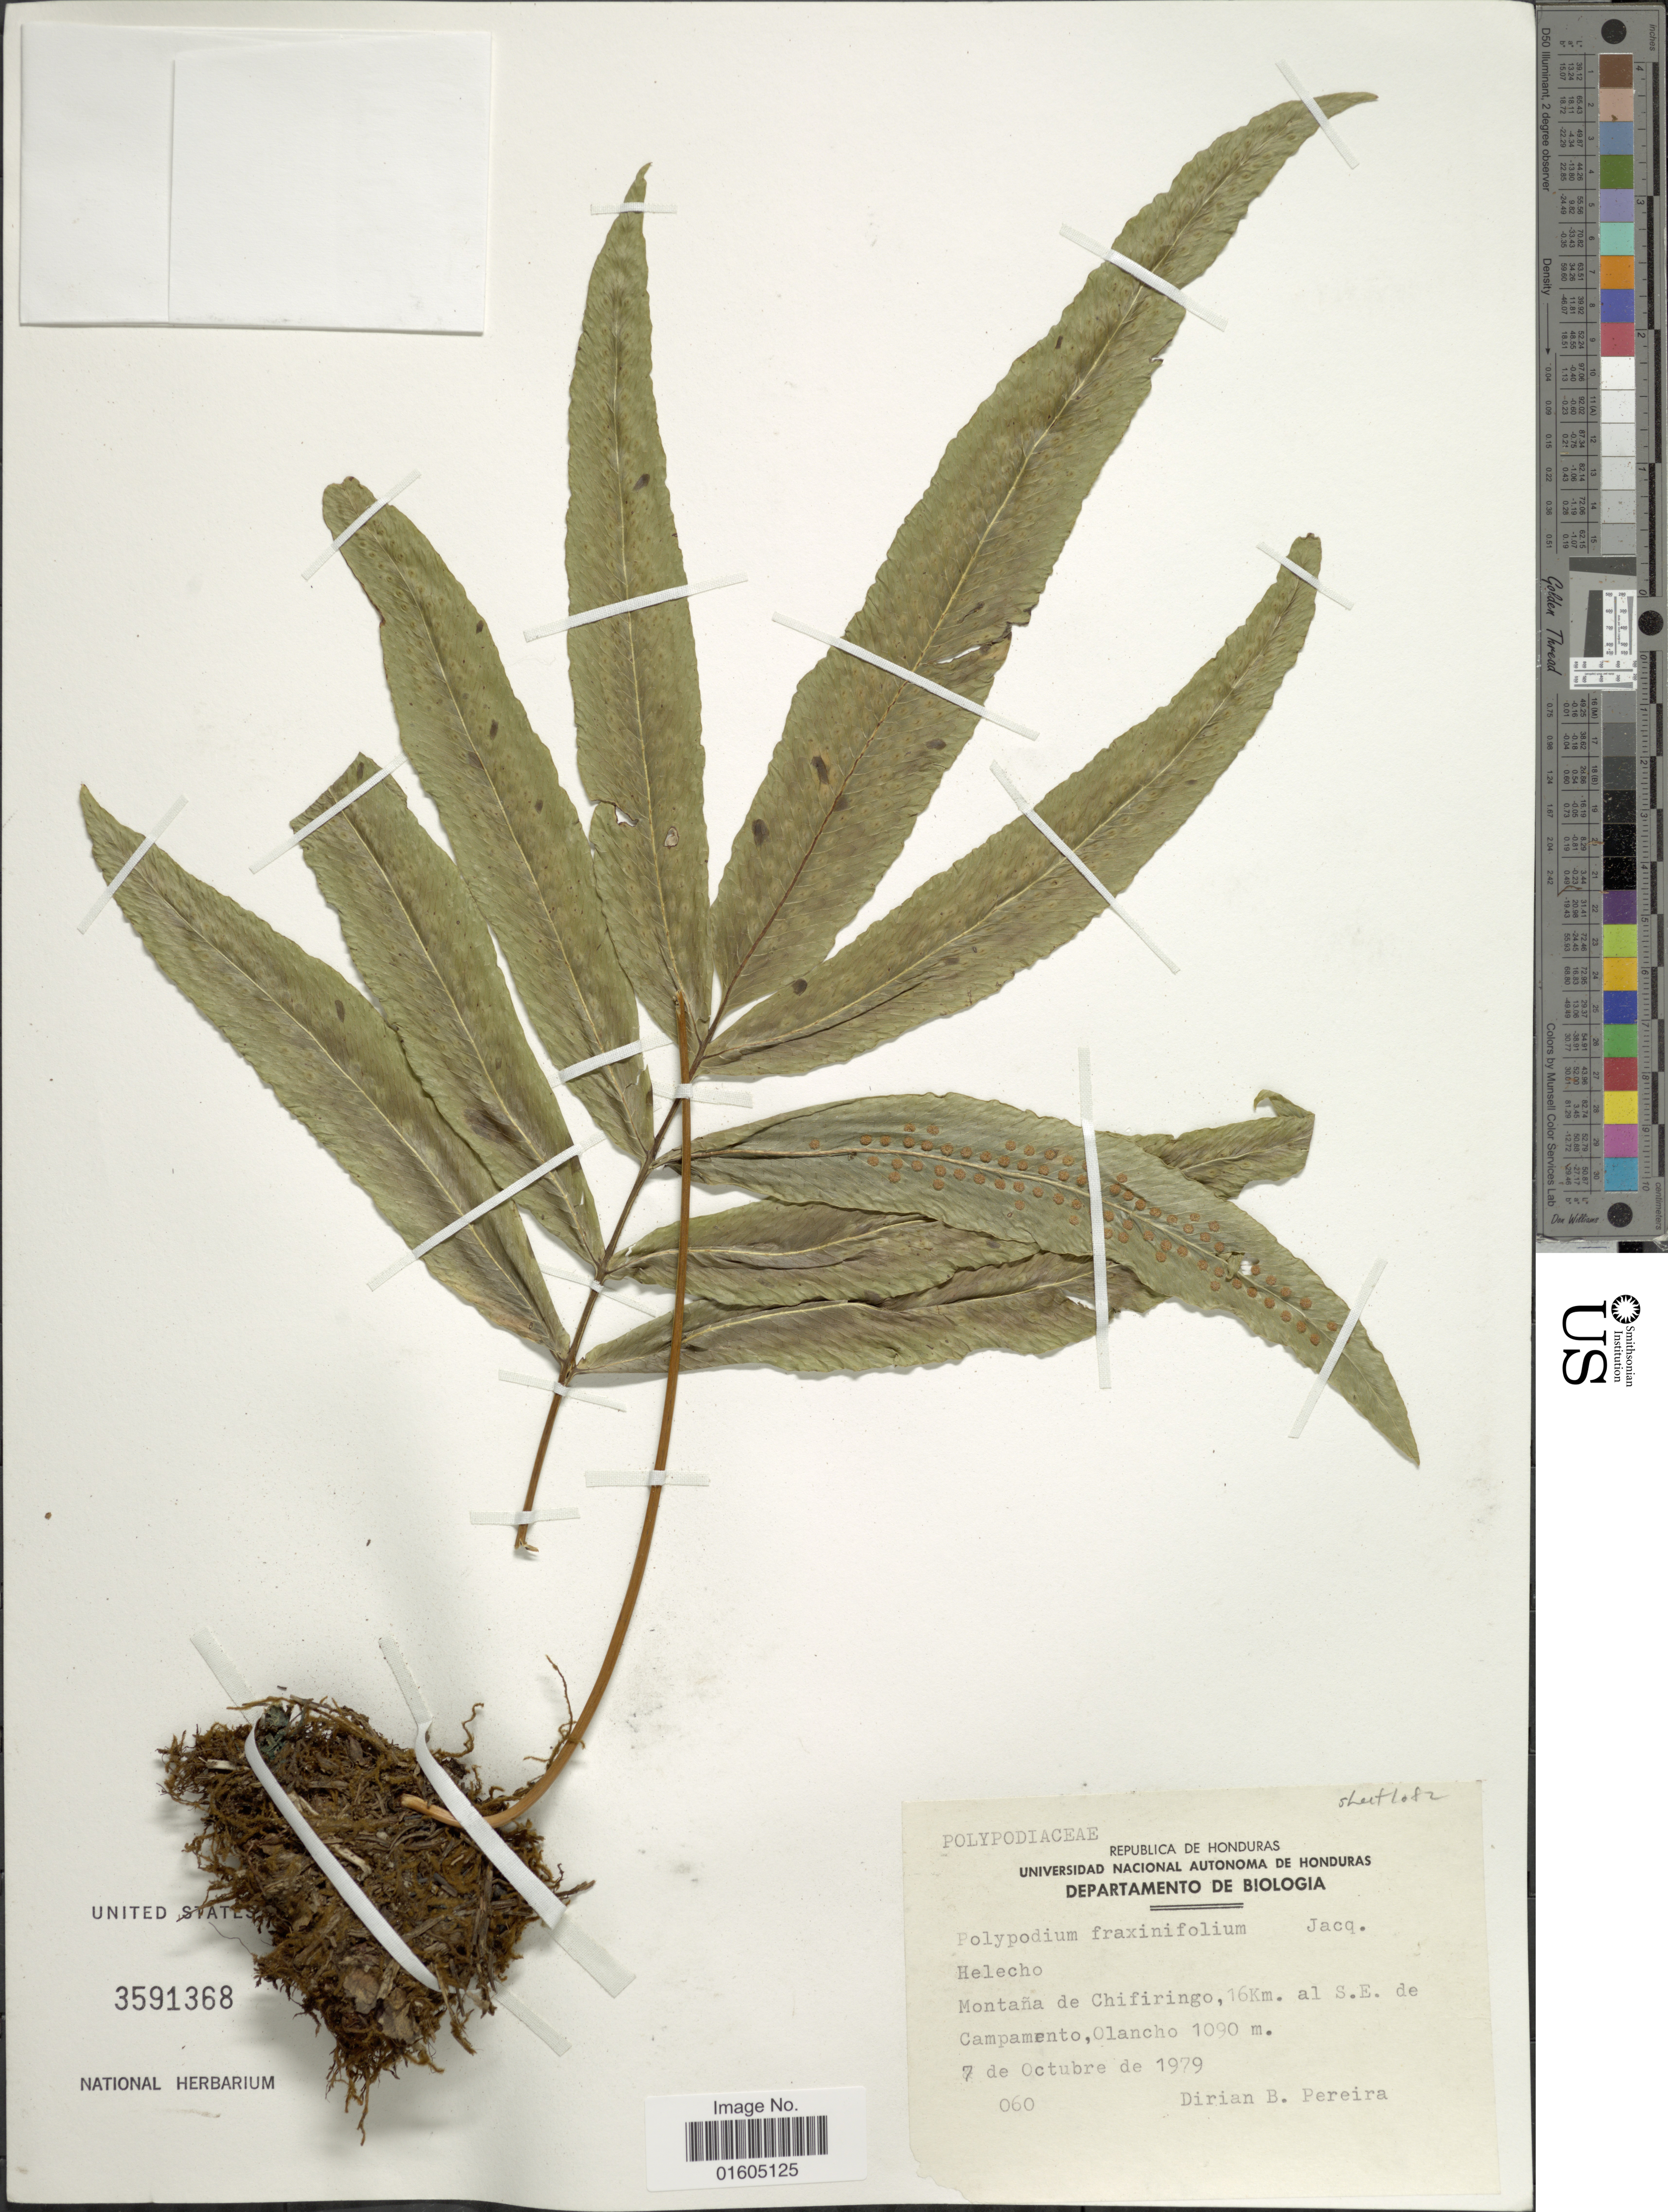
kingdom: Plantae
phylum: Tracheophyta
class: Polypodiopsida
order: Polypodiales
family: Polypodiaceae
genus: Serpocaulon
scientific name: Serpocaulon fraxinifolium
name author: (Jacq.) A.R. Sm.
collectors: D. Pereira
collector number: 060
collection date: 1979-10-07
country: Honduras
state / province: Olancho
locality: Honduras. Montaña de Chifiringo, 16Km. al S. E. de Campamento, Olancho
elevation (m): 1090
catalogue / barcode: US 3591368